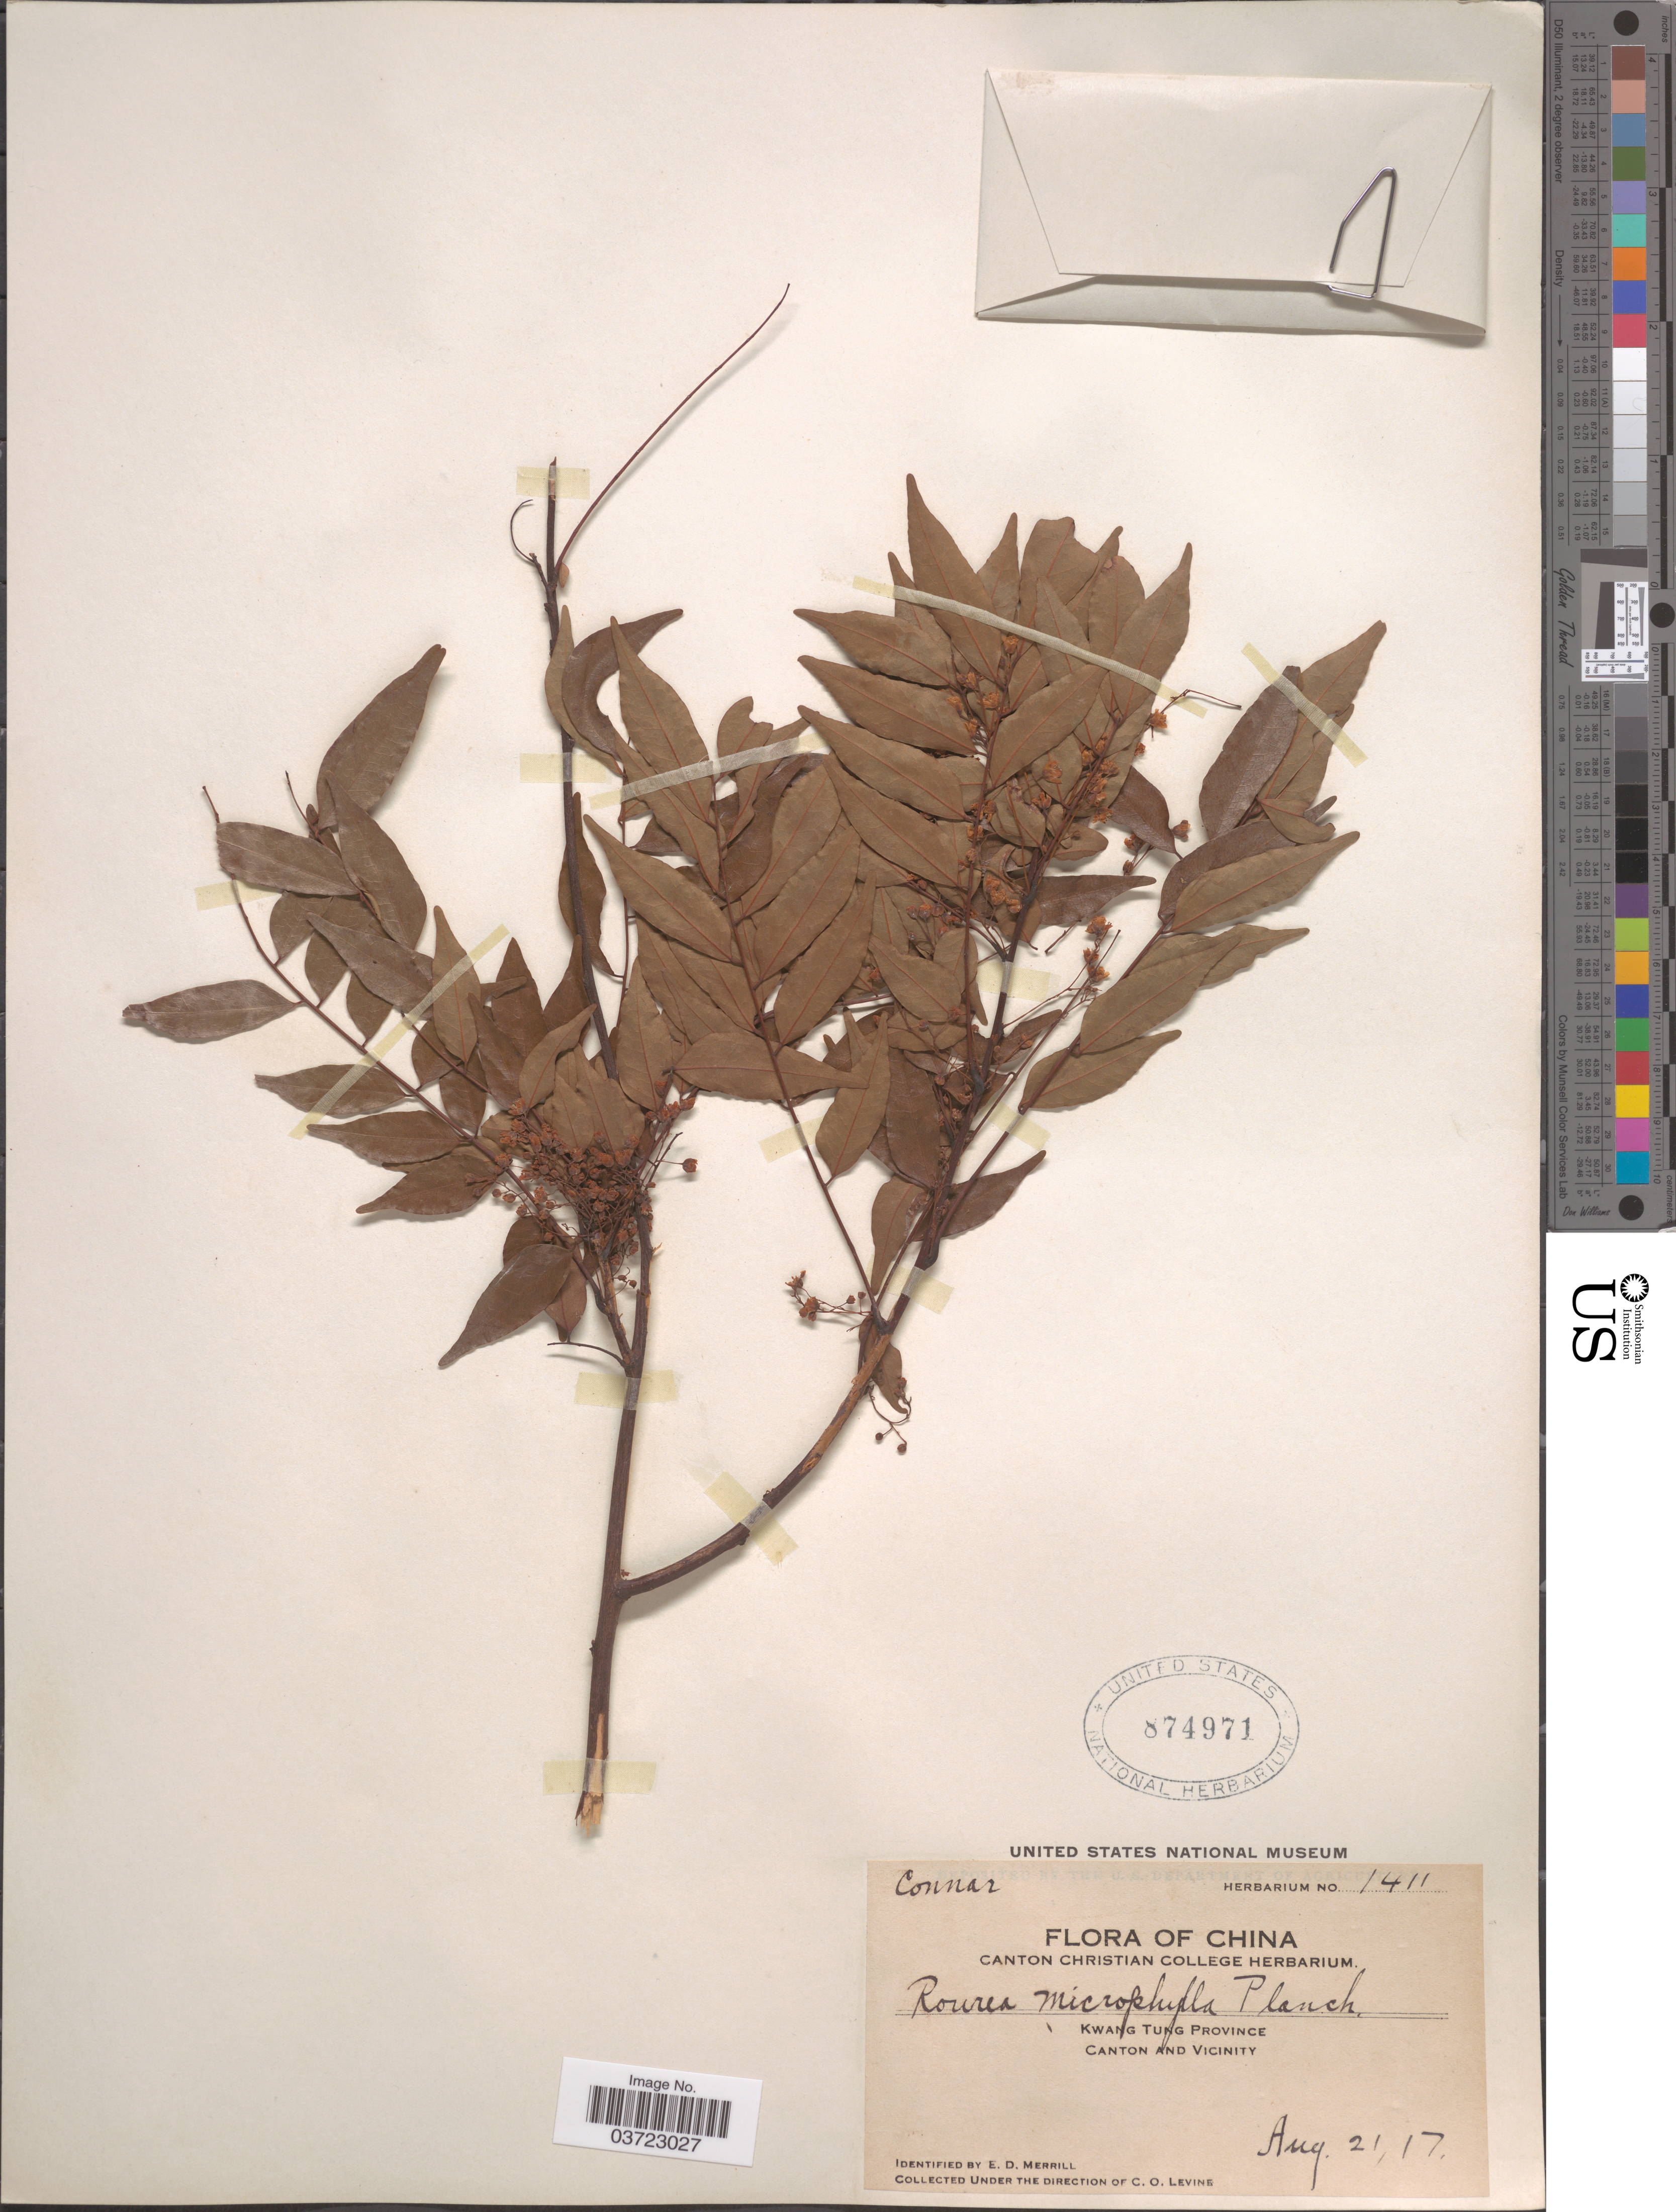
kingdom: Plantae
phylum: Tracheophyta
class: Magnoliopsida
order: Oxalidales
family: Connaraceae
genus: Rourea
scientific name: Rourea microphylla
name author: (Hook. & Arn.) Planch.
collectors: C. O. Levine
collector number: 1411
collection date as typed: Transcribed d/m/y: 21/8/17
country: China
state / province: Guangdong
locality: Kwang Tung Province. Canton and Vicinity.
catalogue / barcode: US 874971